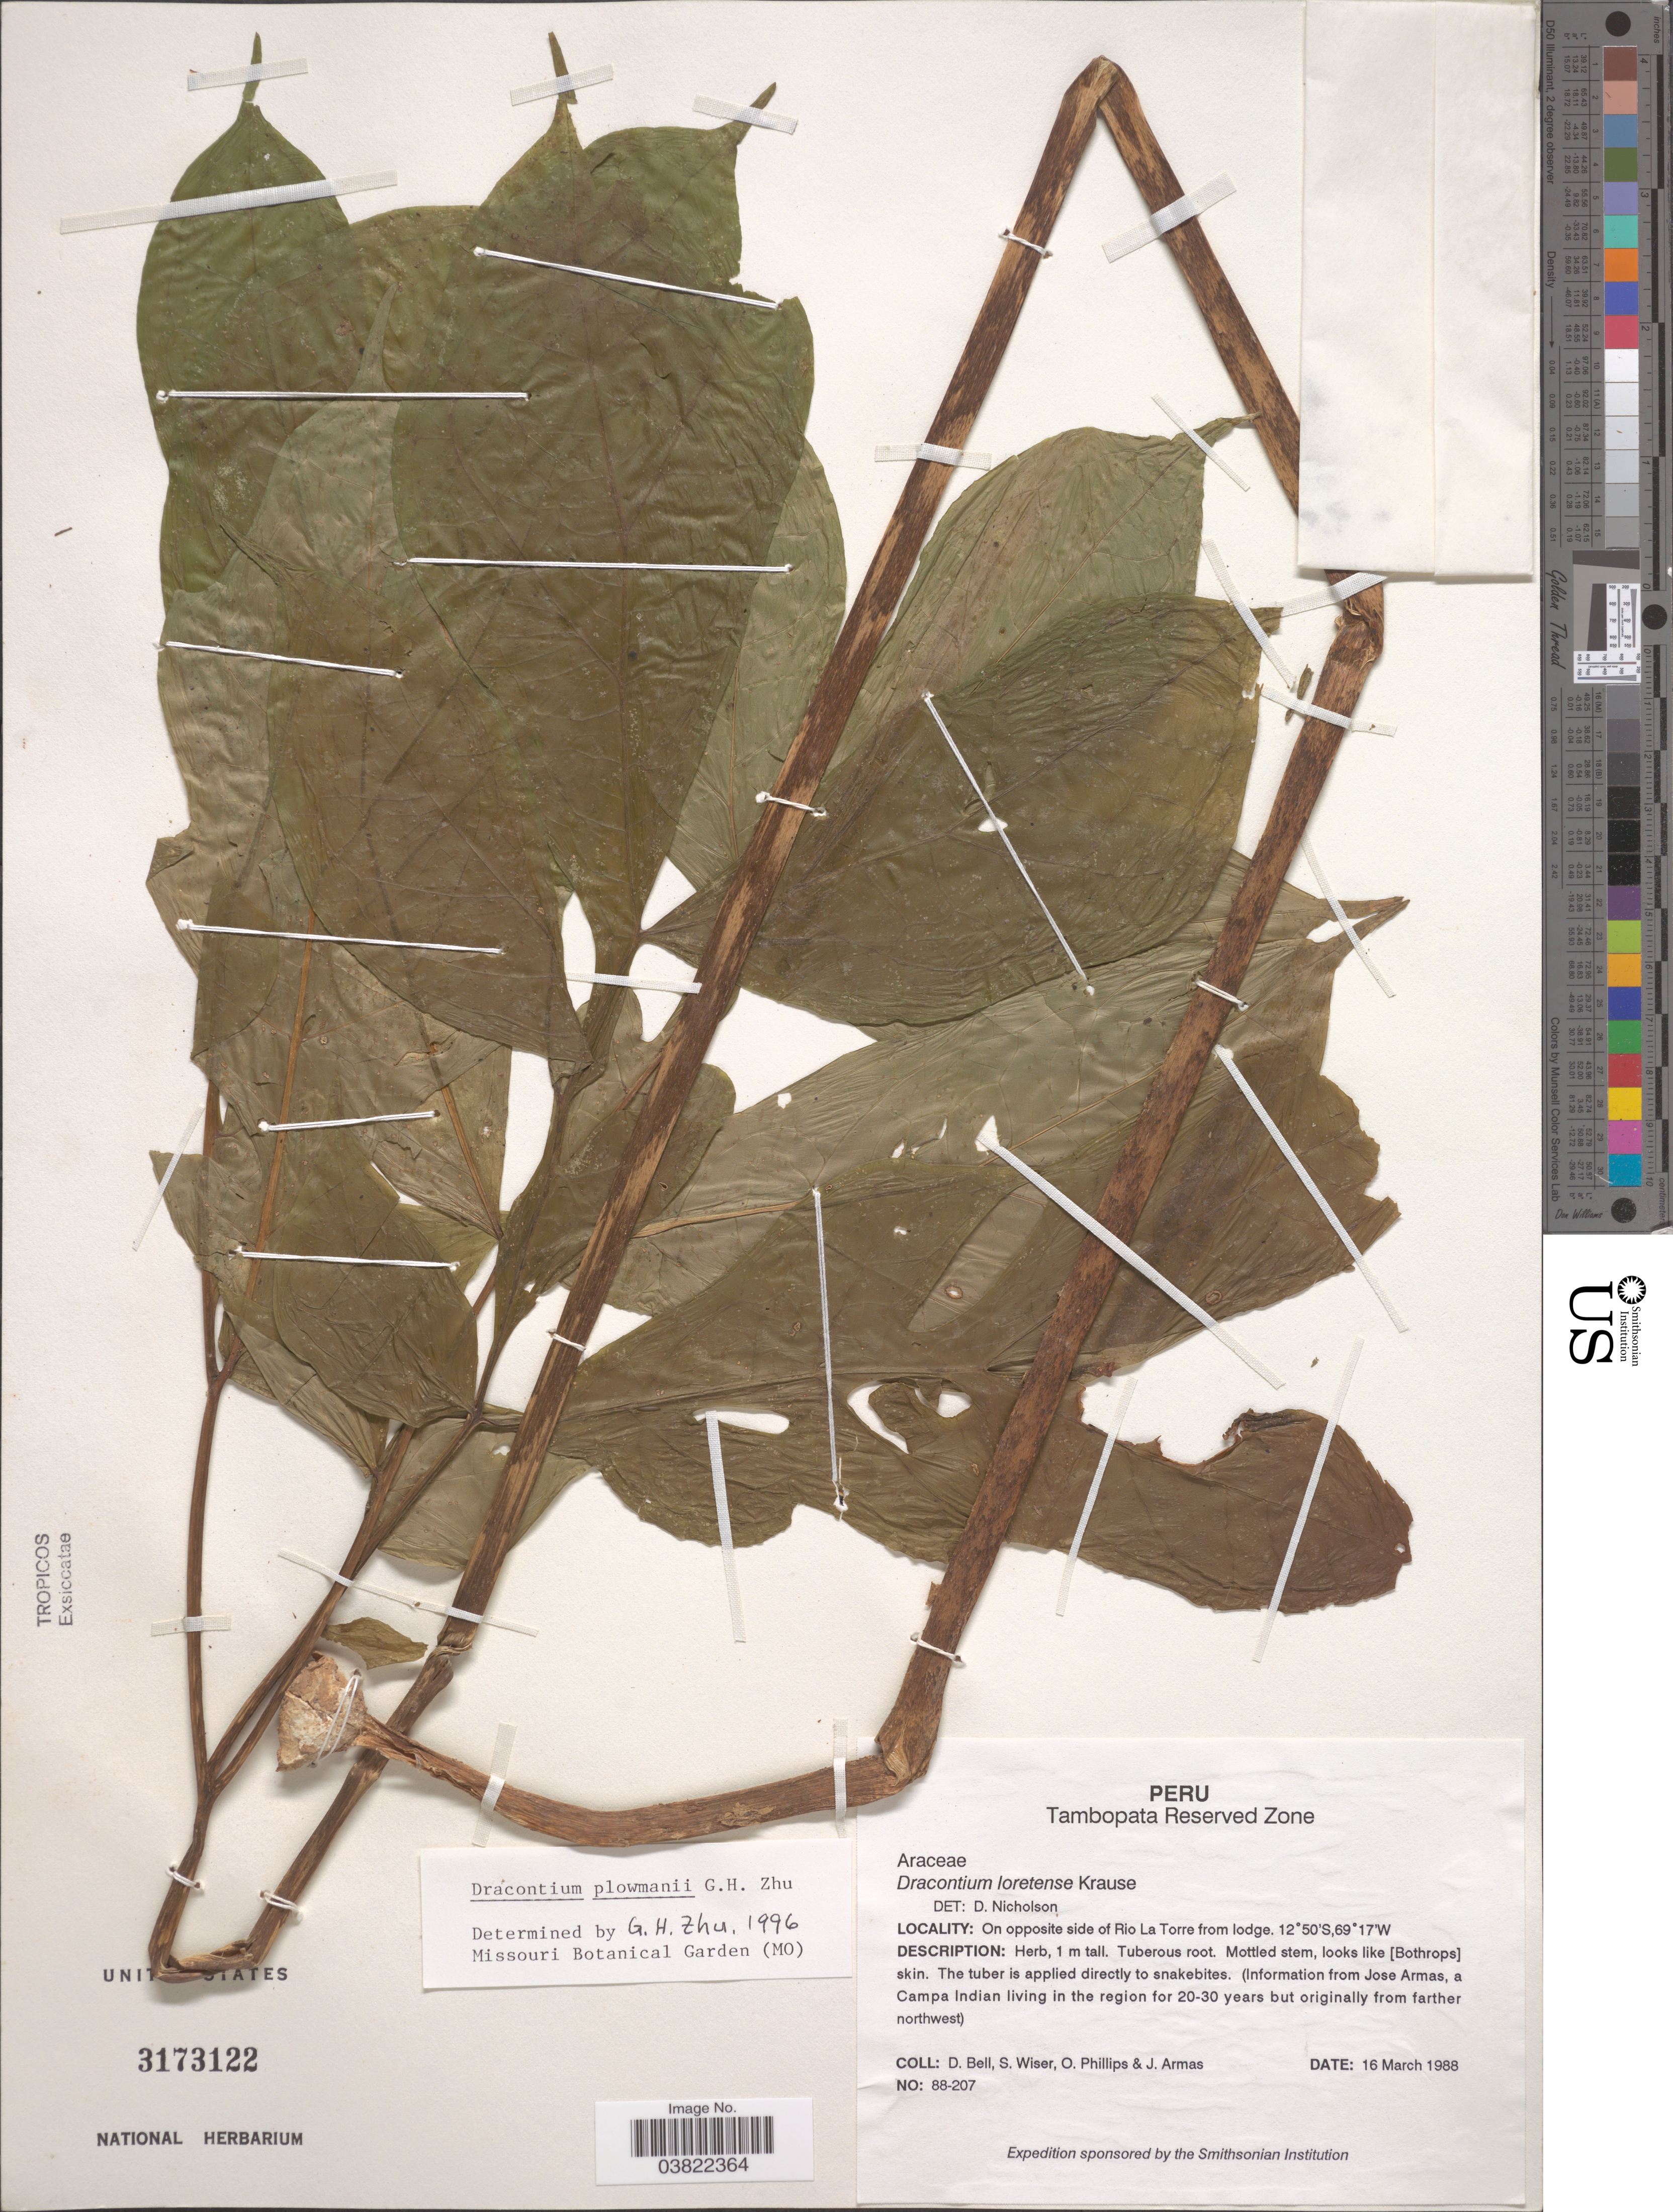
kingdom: Plantae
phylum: Tracheophyta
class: Liliopsida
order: Alismatales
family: Araceae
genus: Dracontium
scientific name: Dracontium plowmanii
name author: G.H. Zhu & Croat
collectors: D. A. Bell, S. Wiser, O. Phillips & J. Armas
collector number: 88-207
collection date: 1988-03-16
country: Peru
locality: Tambopata Reserved Zone. On opposite side of Rio La Torre from lodge.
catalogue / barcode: US 3173122